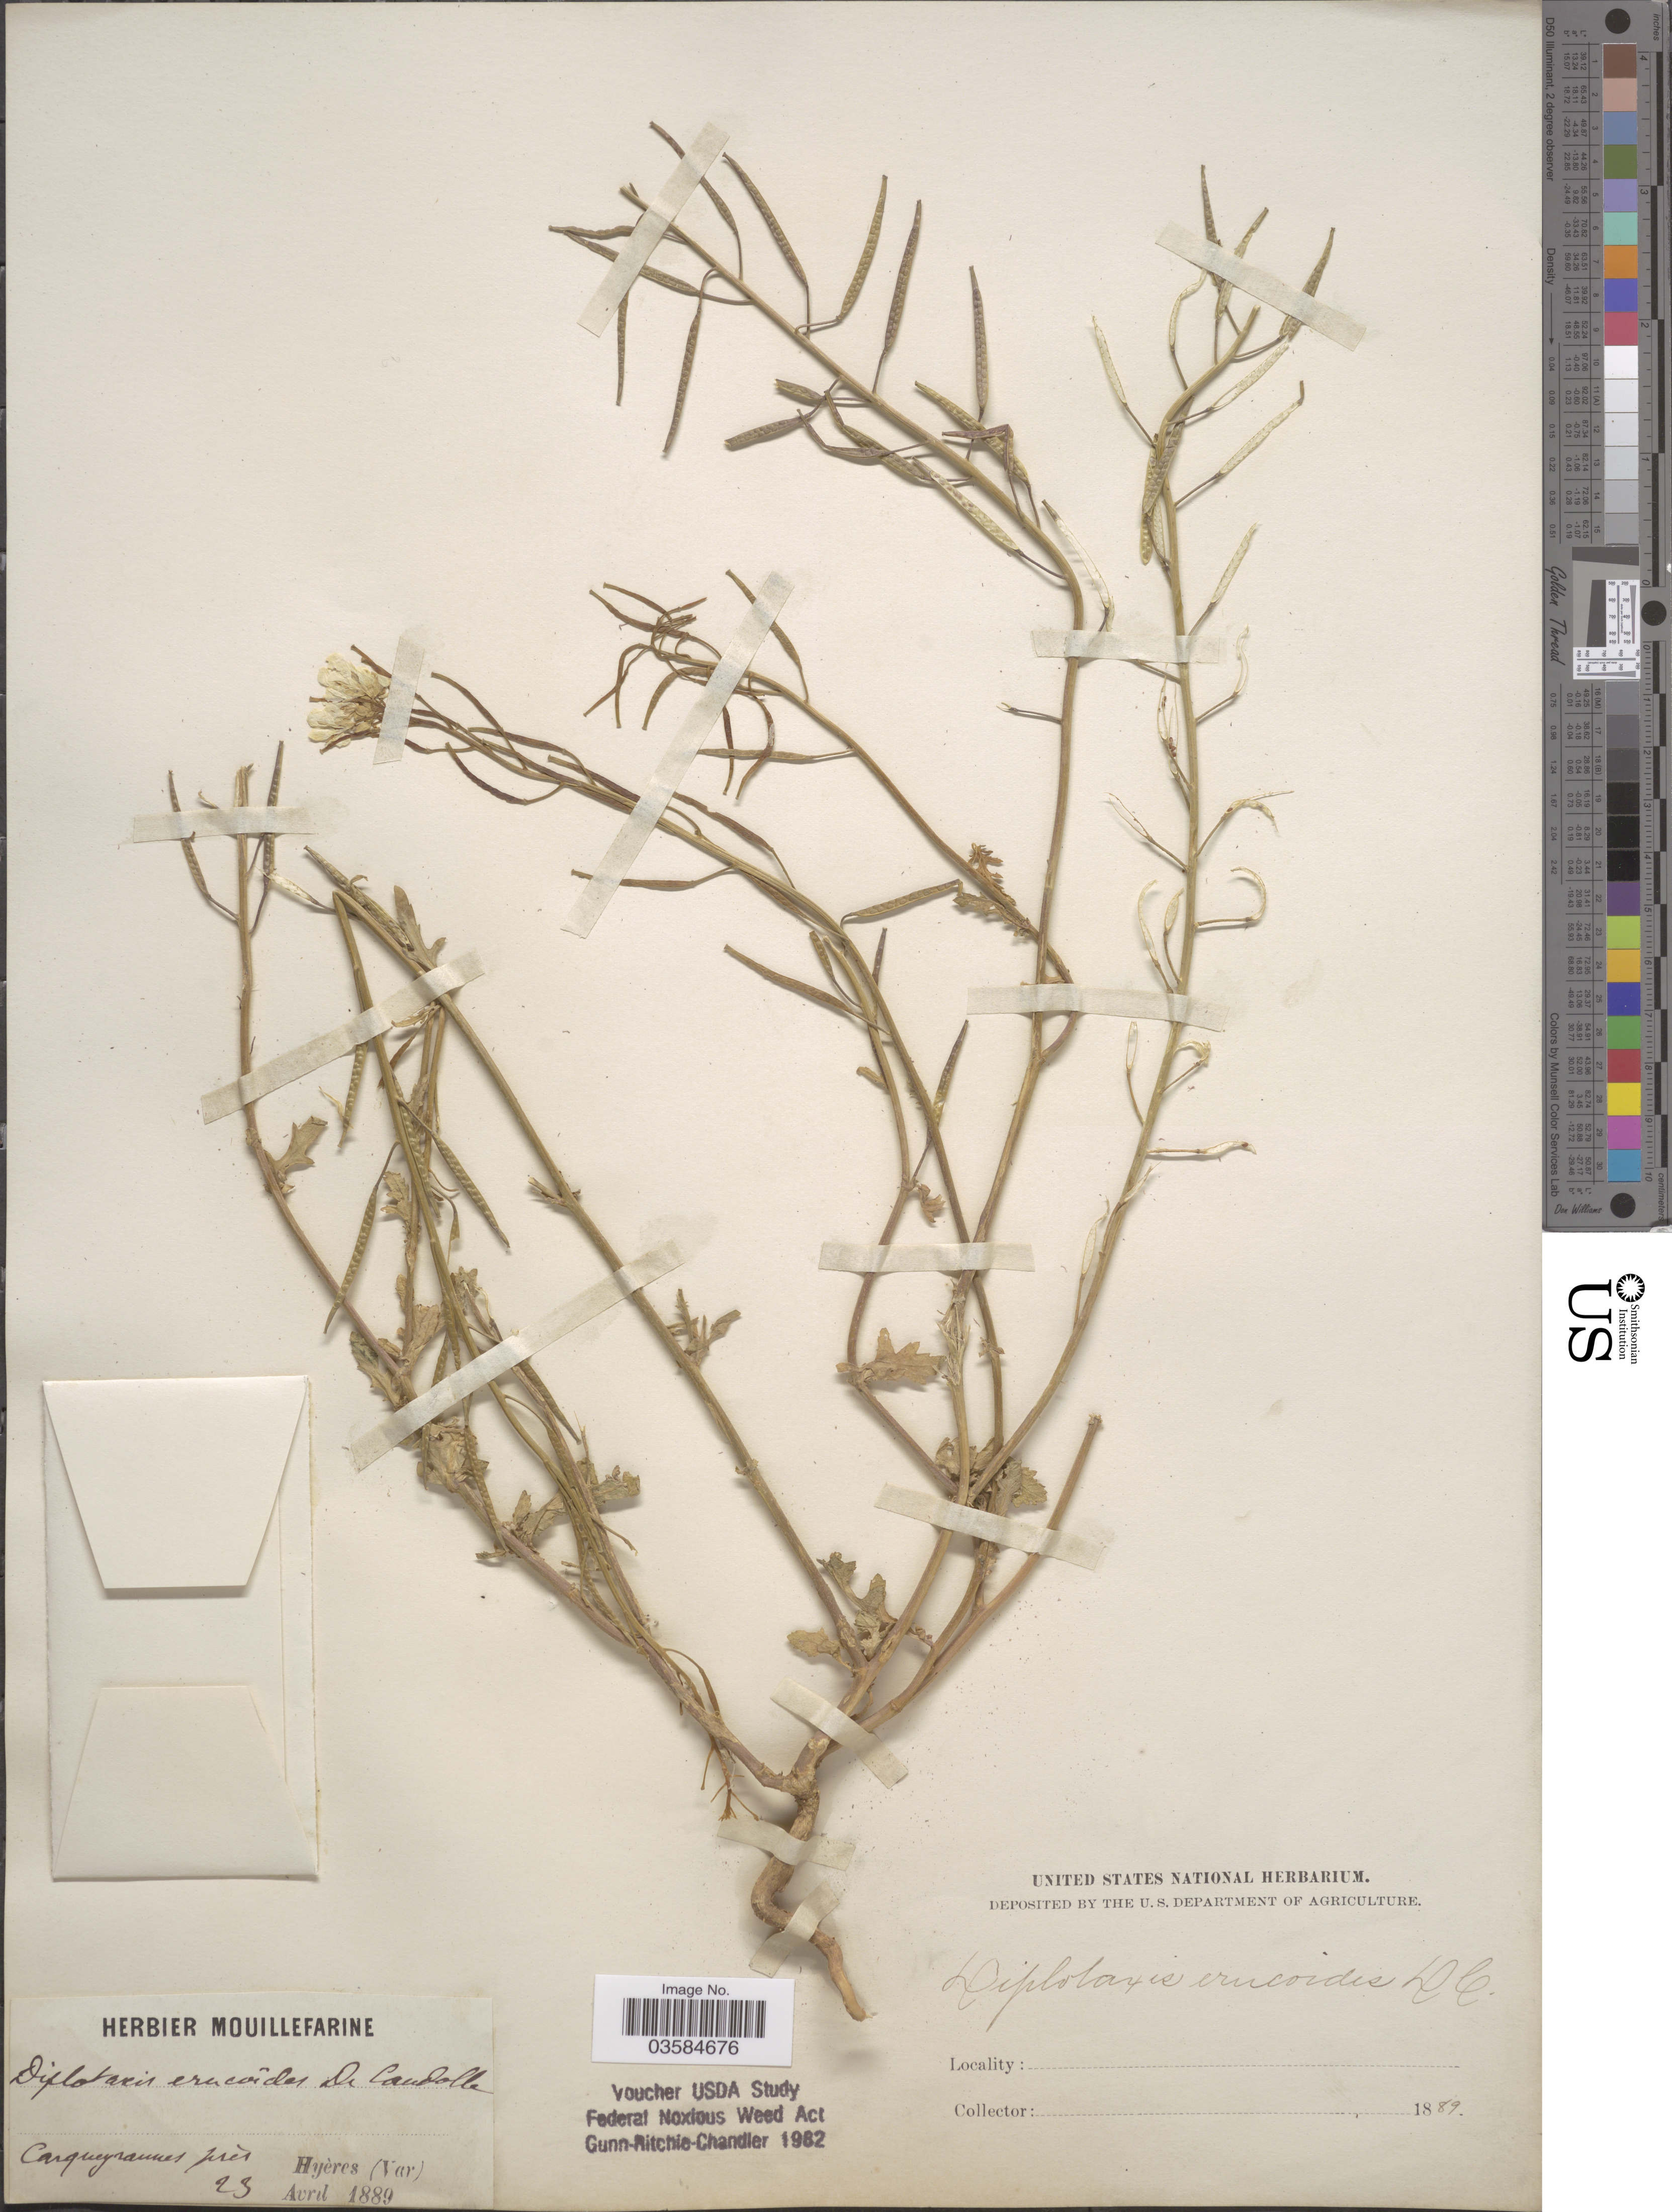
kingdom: Plantae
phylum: Tracheophyta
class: Magnoliopsida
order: Brassicales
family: Brassicaceae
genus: Diplotaxis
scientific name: Diplotaxis erucoides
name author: (L.) DC.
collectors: ex herb. Mouillefarine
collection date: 1889-04-23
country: France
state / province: Provence-Alpes-Côte d'Azur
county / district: Var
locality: Carqueyrannes près. Hyères (Var).